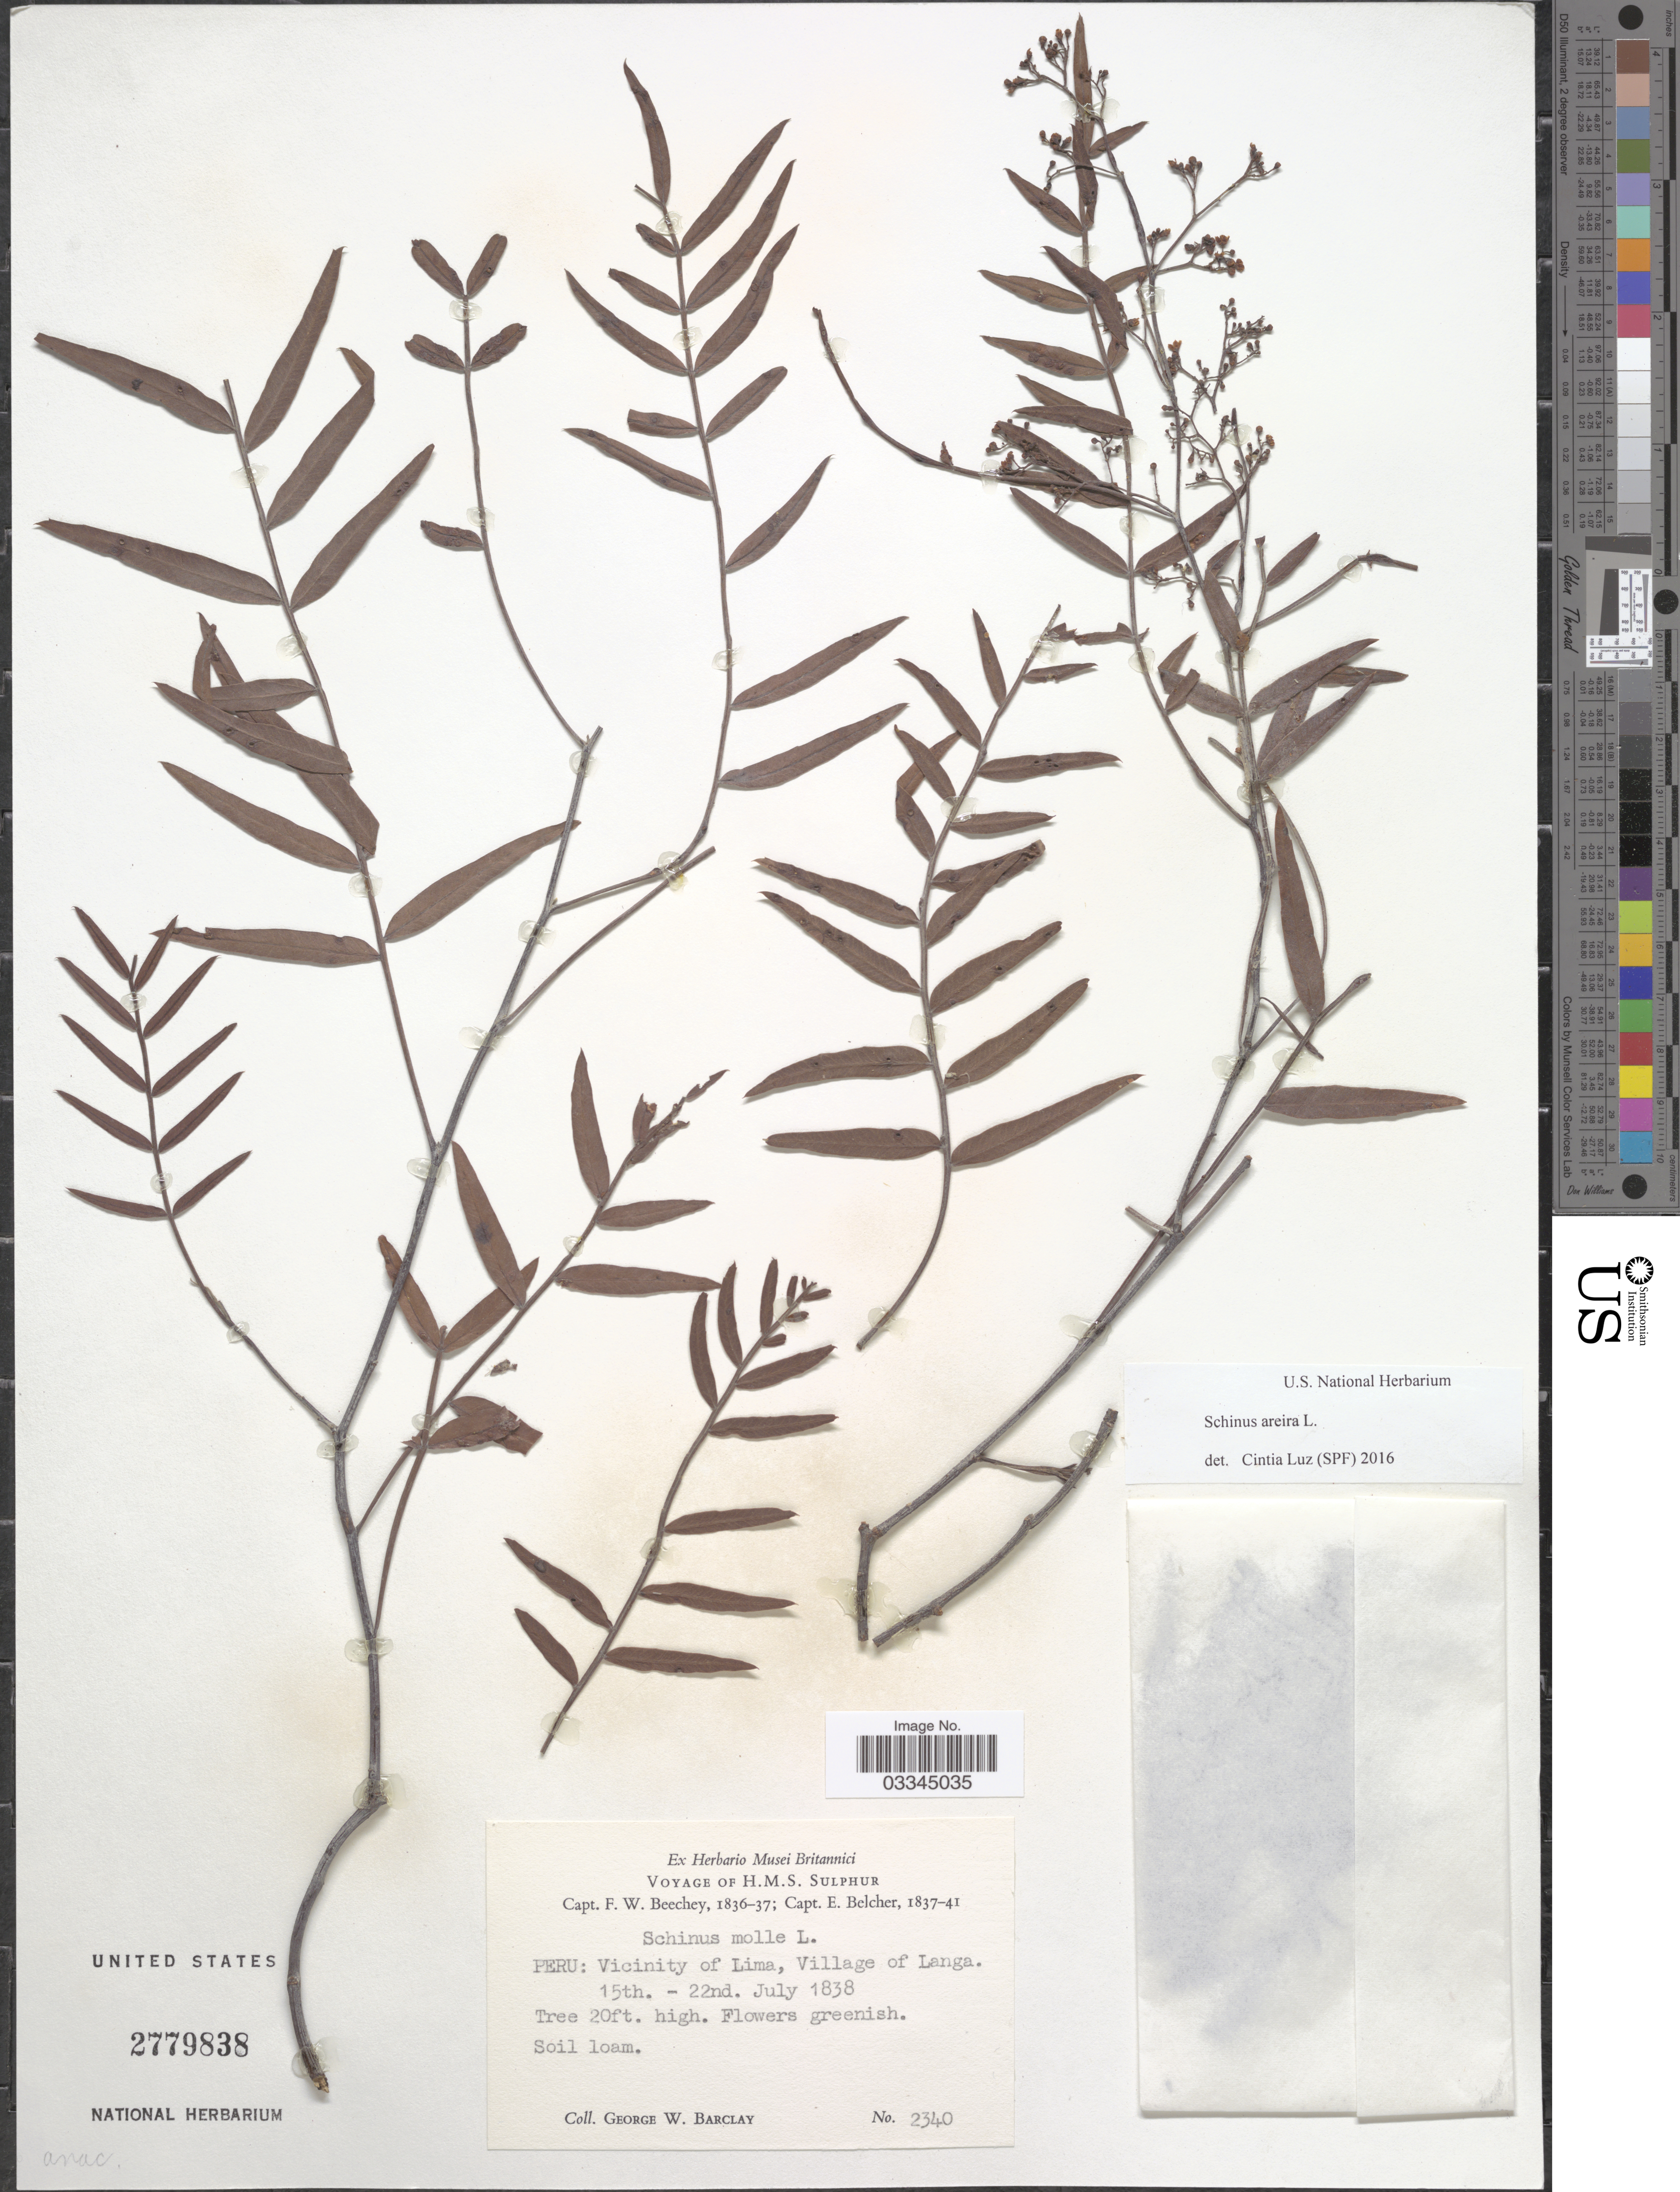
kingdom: Plantae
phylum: Tracheophyta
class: Magnoliopsida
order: Sapindales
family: Anacardiaceae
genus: Schinus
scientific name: Schinus areira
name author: L.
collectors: G. W. Barclay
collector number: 2340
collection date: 1838-07-15/1838-07-22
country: Peru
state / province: Lima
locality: Vicinity of Lima, Village of Langa.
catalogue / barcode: US 2779838